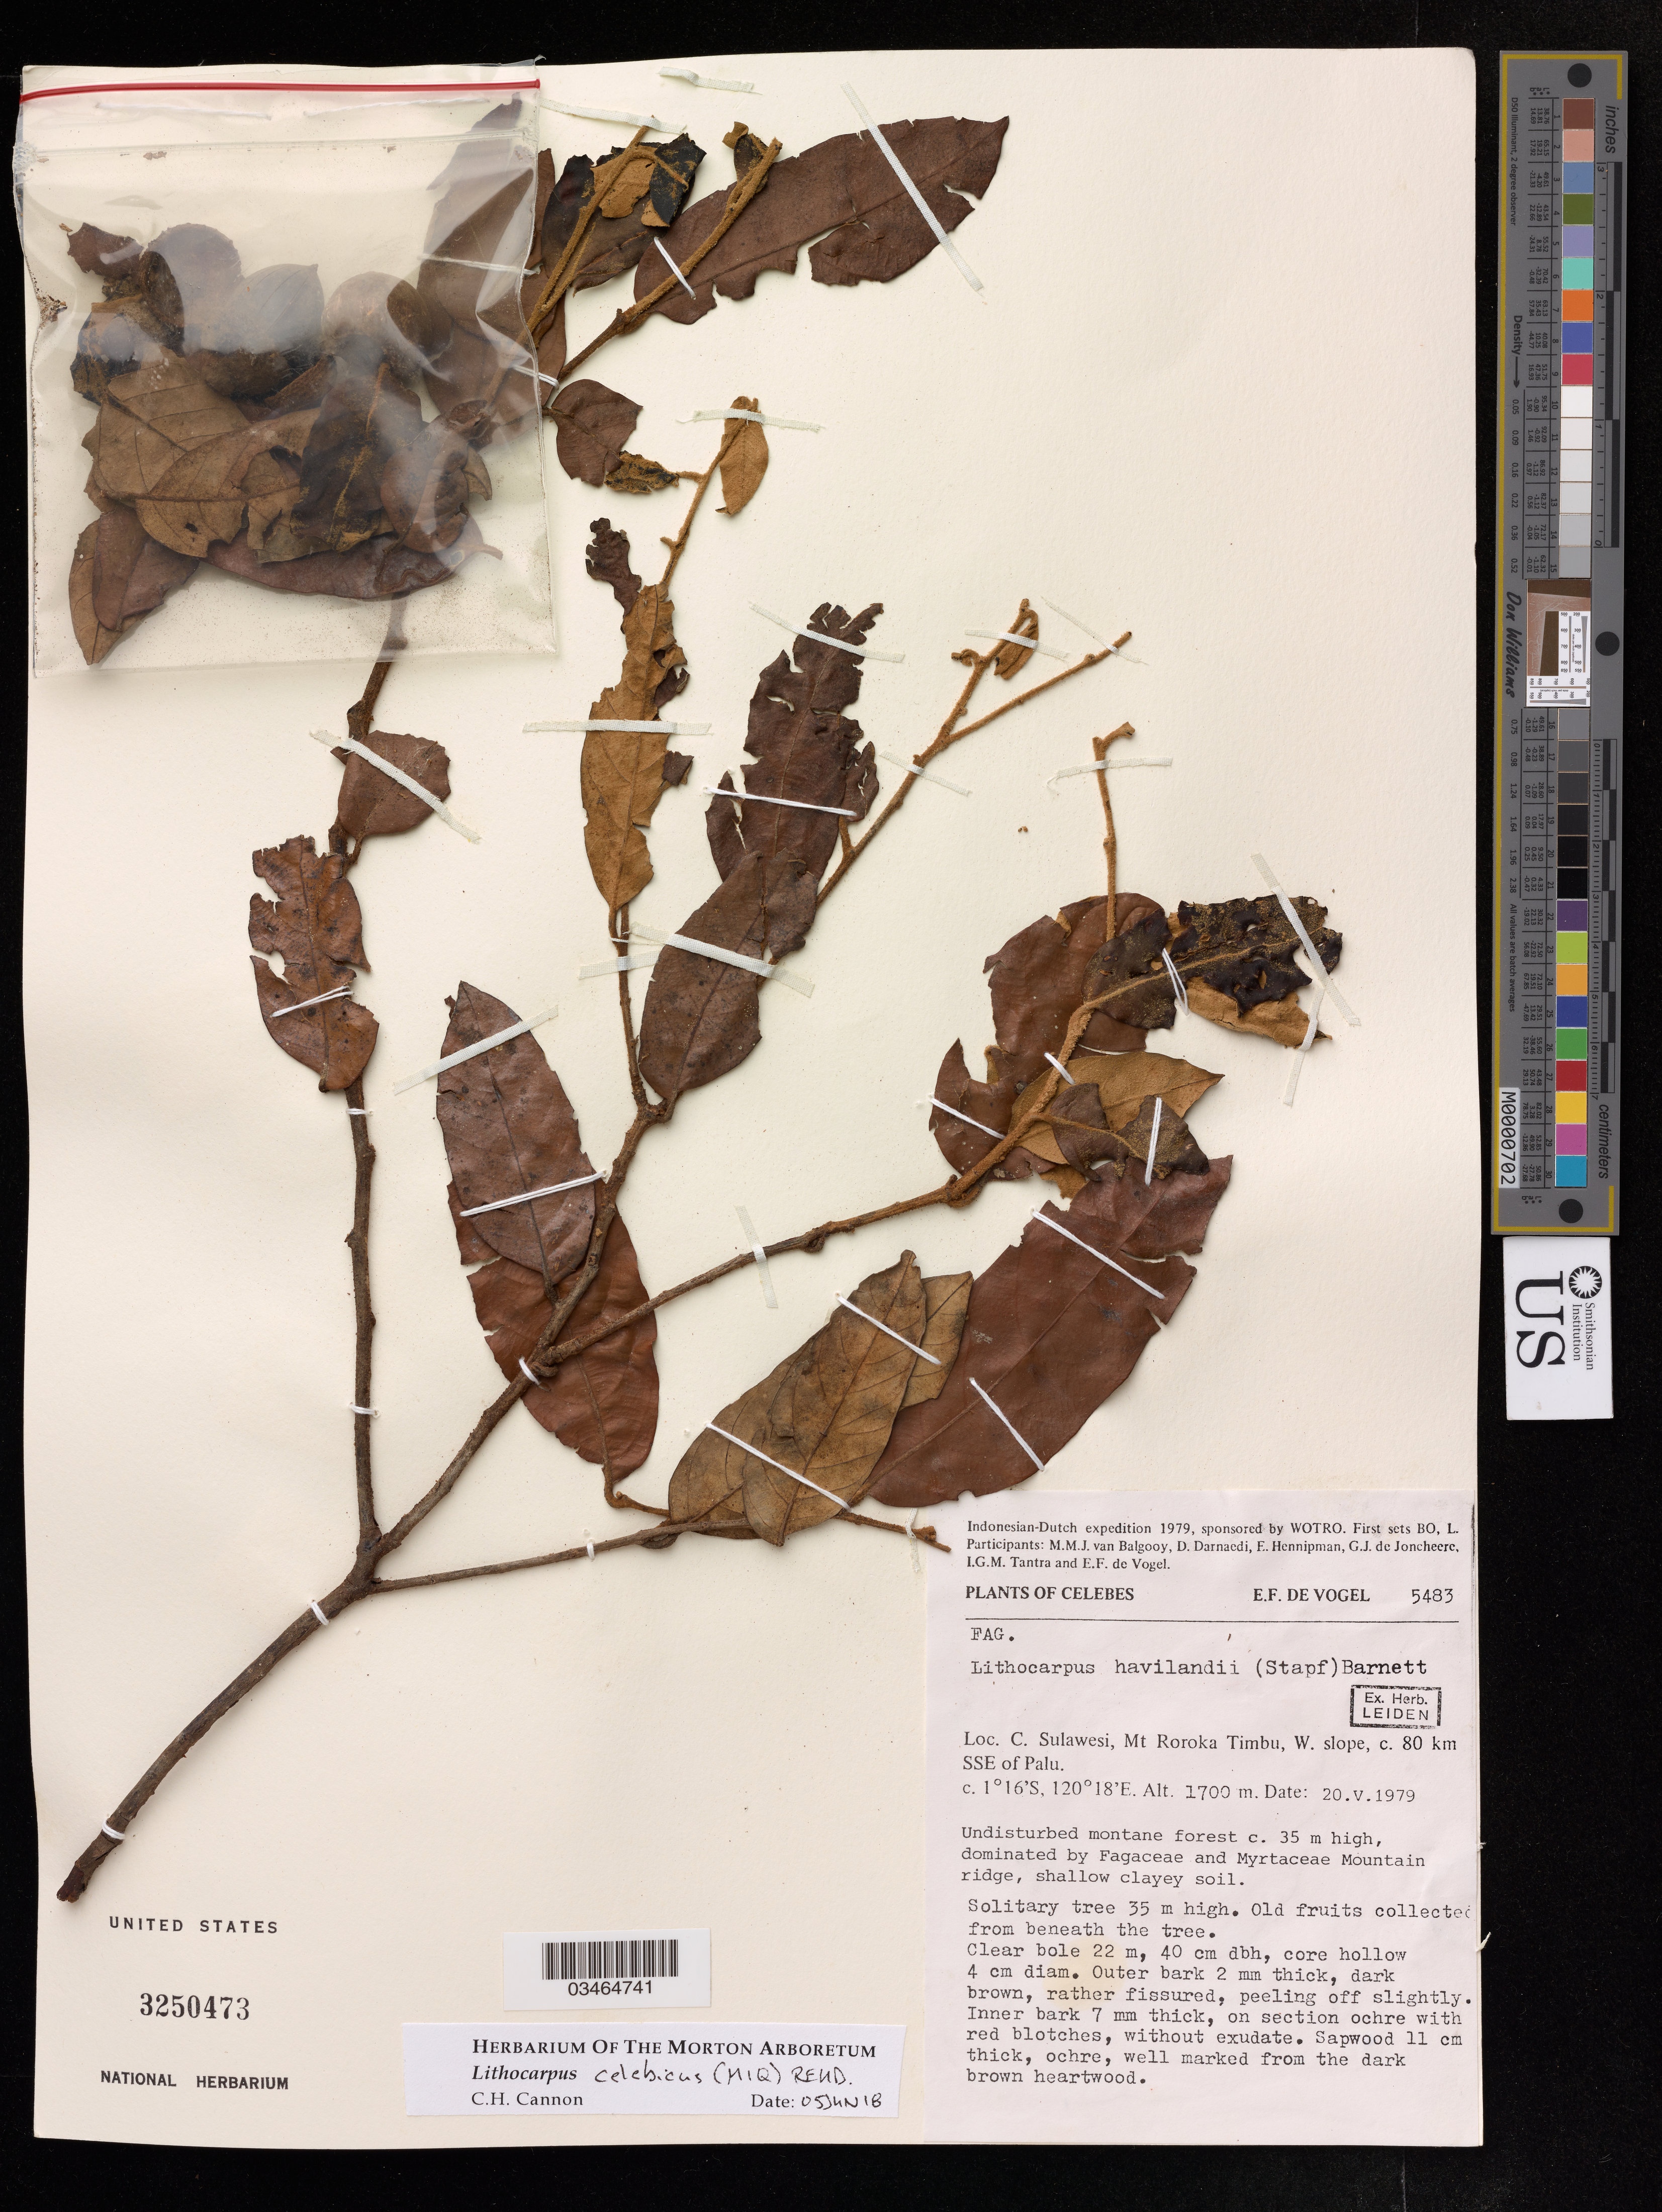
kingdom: Plantae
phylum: Tracheophyta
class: Magnoliopsida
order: Fagales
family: Fagaceae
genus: Lithocarpus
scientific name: Lithocarpus celebicus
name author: (Miq.) Rehder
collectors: E. de Vogel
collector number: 5483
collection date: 1979-05-20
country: Indonesia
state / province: Sulawesi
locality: Mt Roroka Timbu, W. slope, c. 80 km SSE of Palu.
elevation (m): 1700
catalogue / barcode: US 3250473